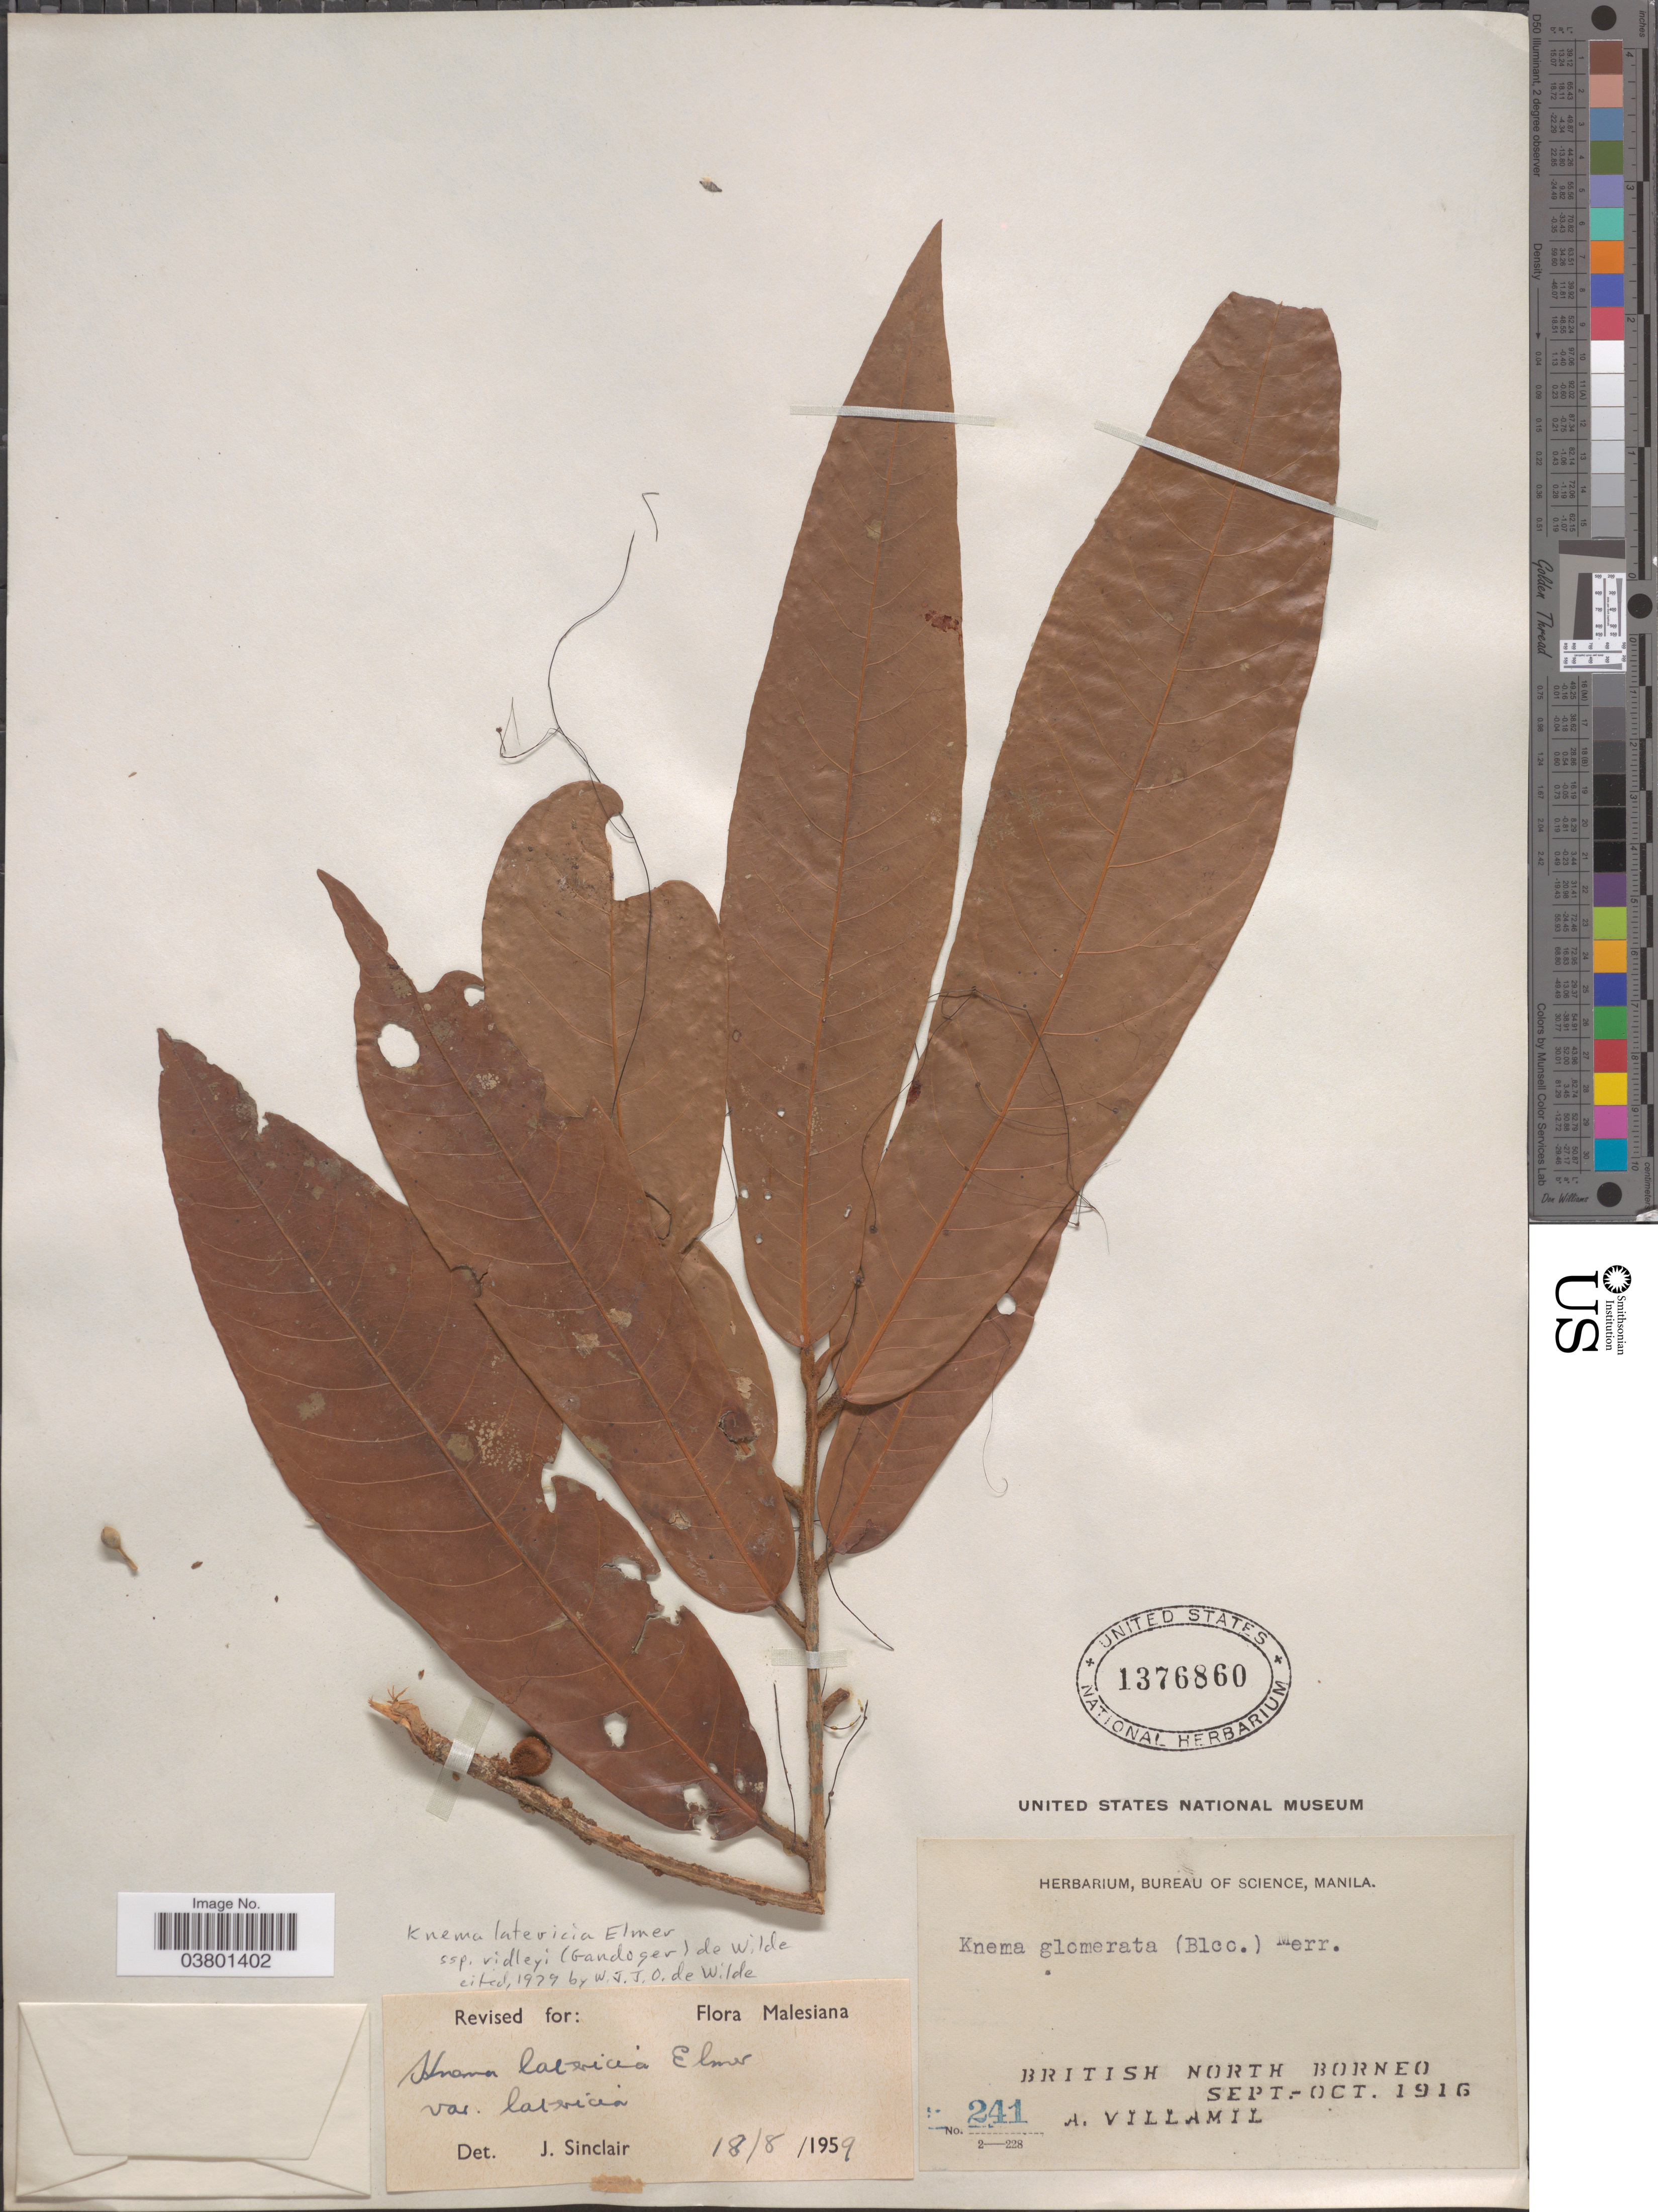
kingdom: Plantae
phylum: Tracheophyta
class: Magnoliopsida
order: Magnoliales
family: Myristicaceae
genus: Knema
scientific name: Knema latericia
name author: Elmer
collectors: A. Villamil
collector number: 241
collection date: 1916-09/1916-10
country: Malaysia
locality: British North Borneo.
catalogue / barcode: US 1376860